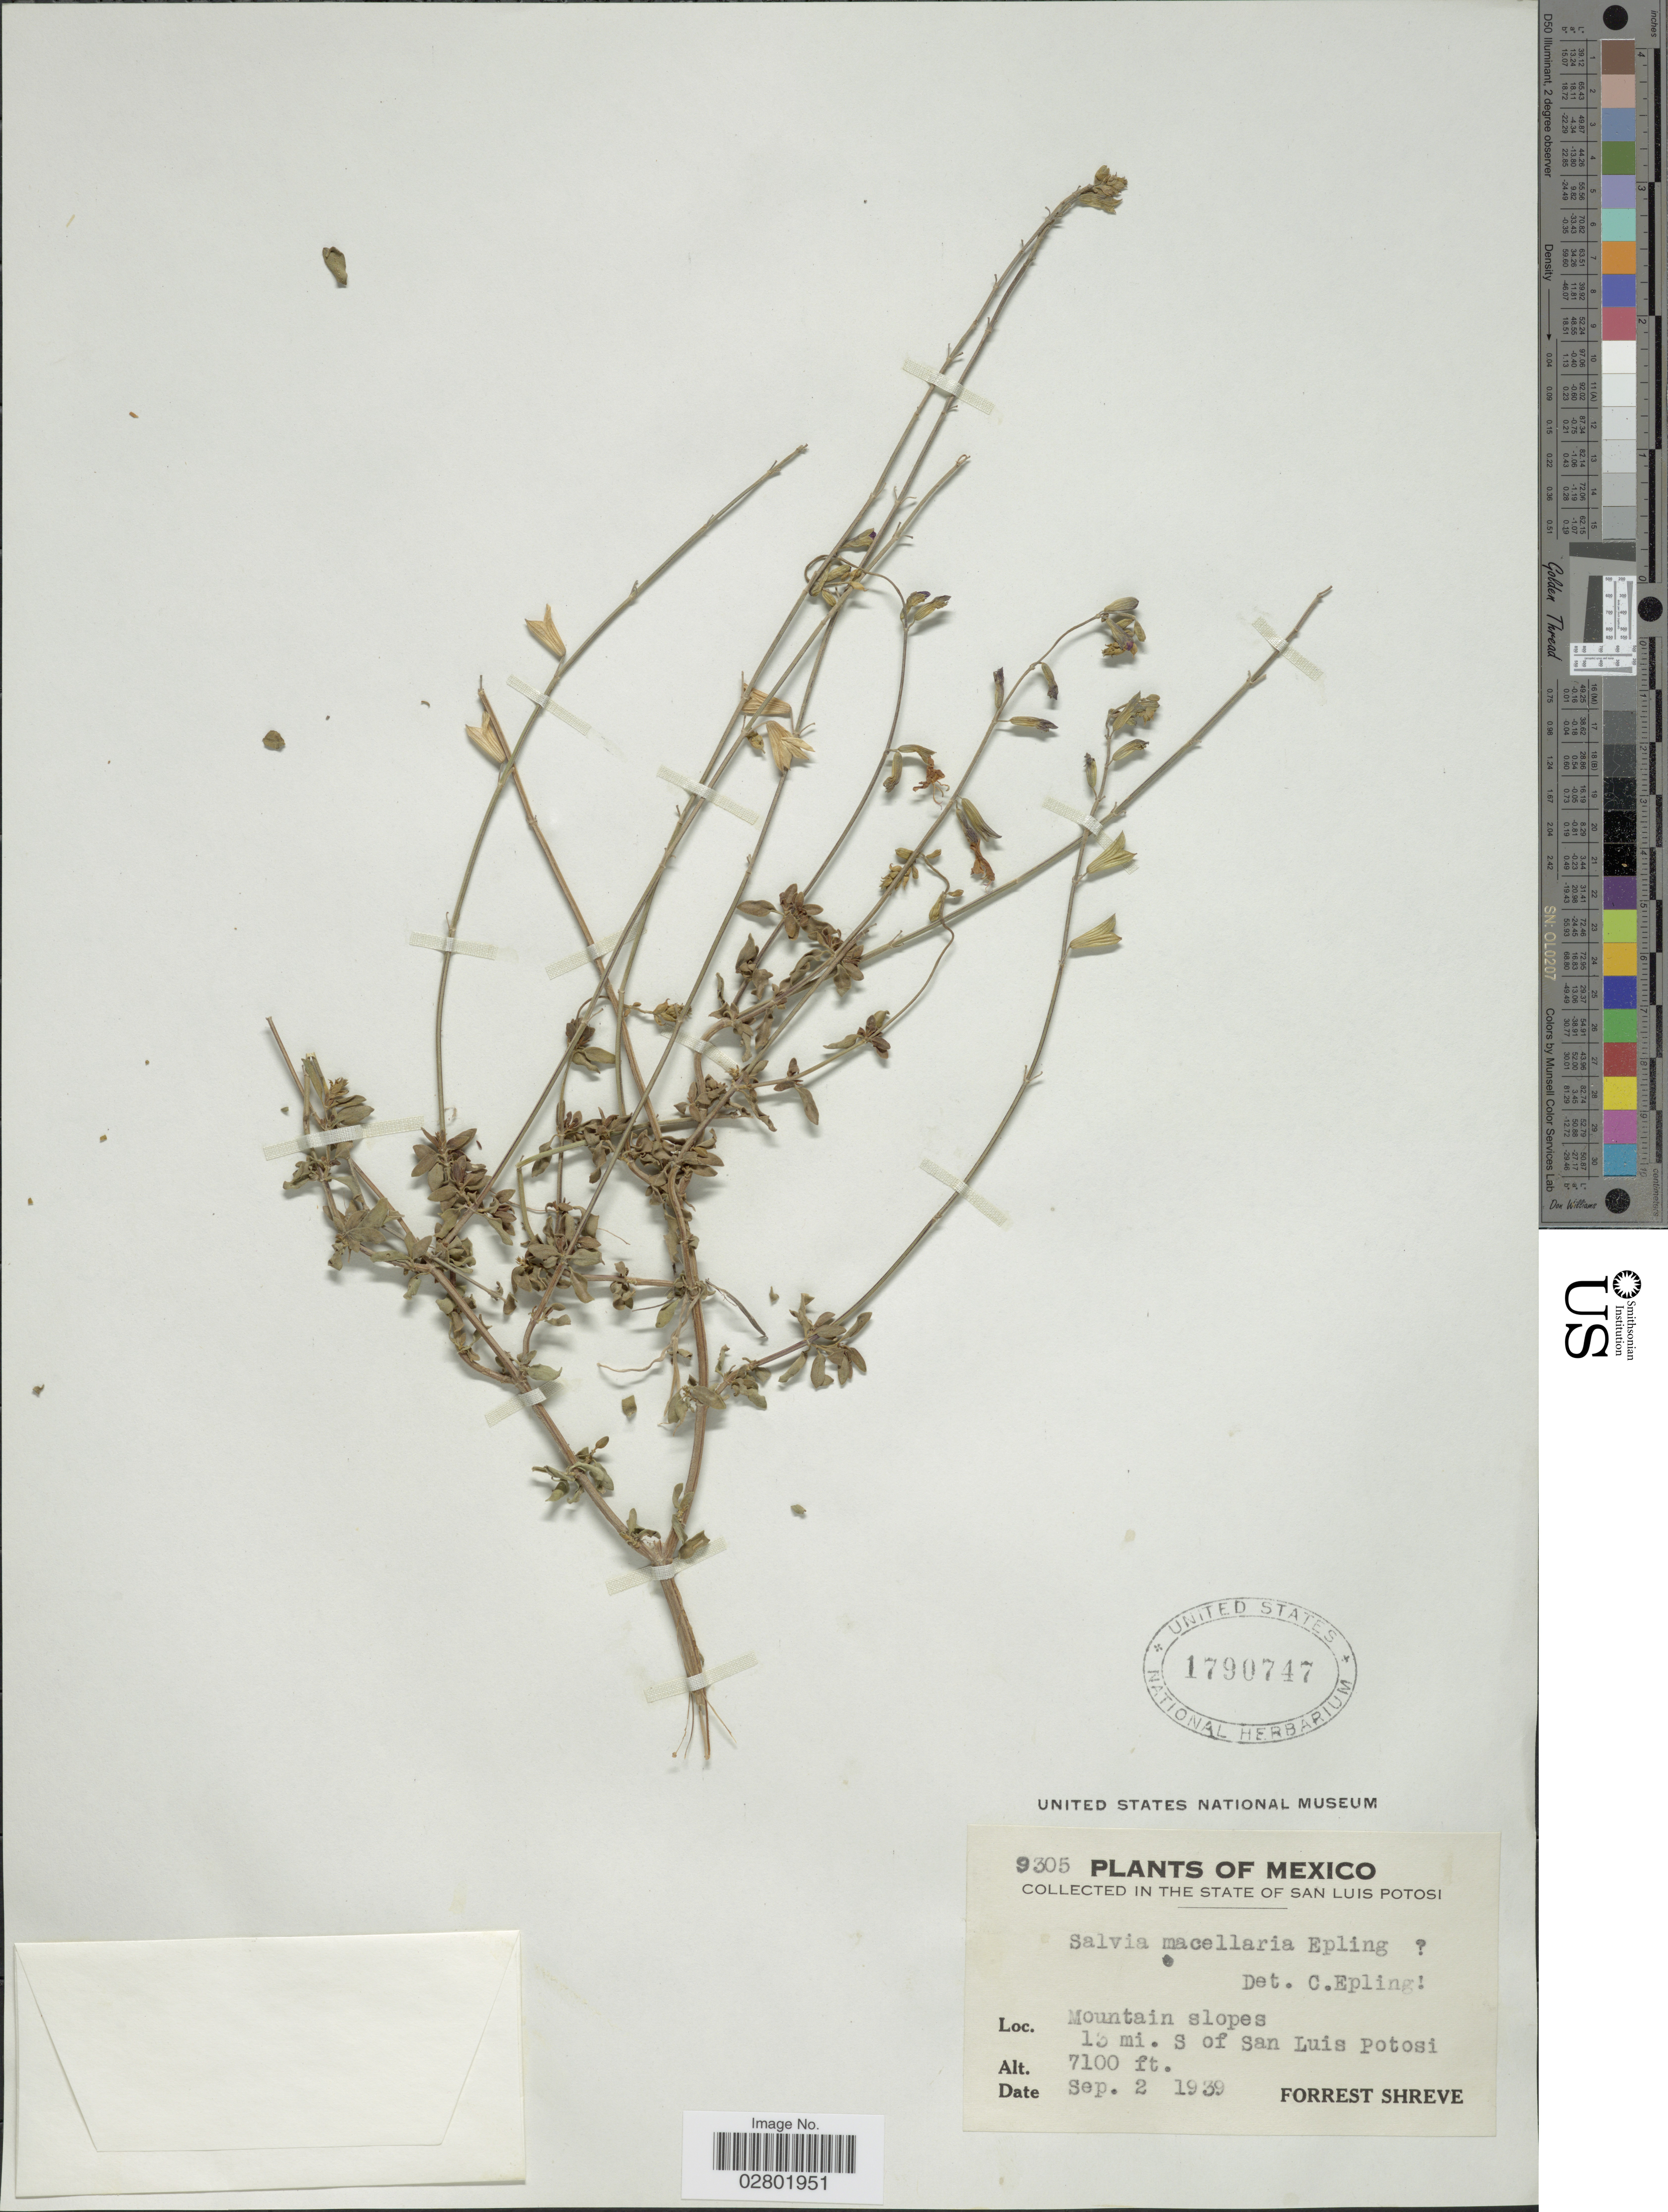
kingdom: Plantae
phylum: Tracheophyta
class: Magnoliopsida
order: Lamiales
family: Lamiaceae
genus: Salvia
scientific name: Salvia macellaria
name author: Epling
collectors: F. Shreve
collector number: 9305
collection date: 1939-09-02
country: Mexico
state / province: San Luis Potosí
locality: Mountain slopes 13 mi. S of San Luis Potosi.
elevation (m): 2164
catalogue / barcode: US 1790747